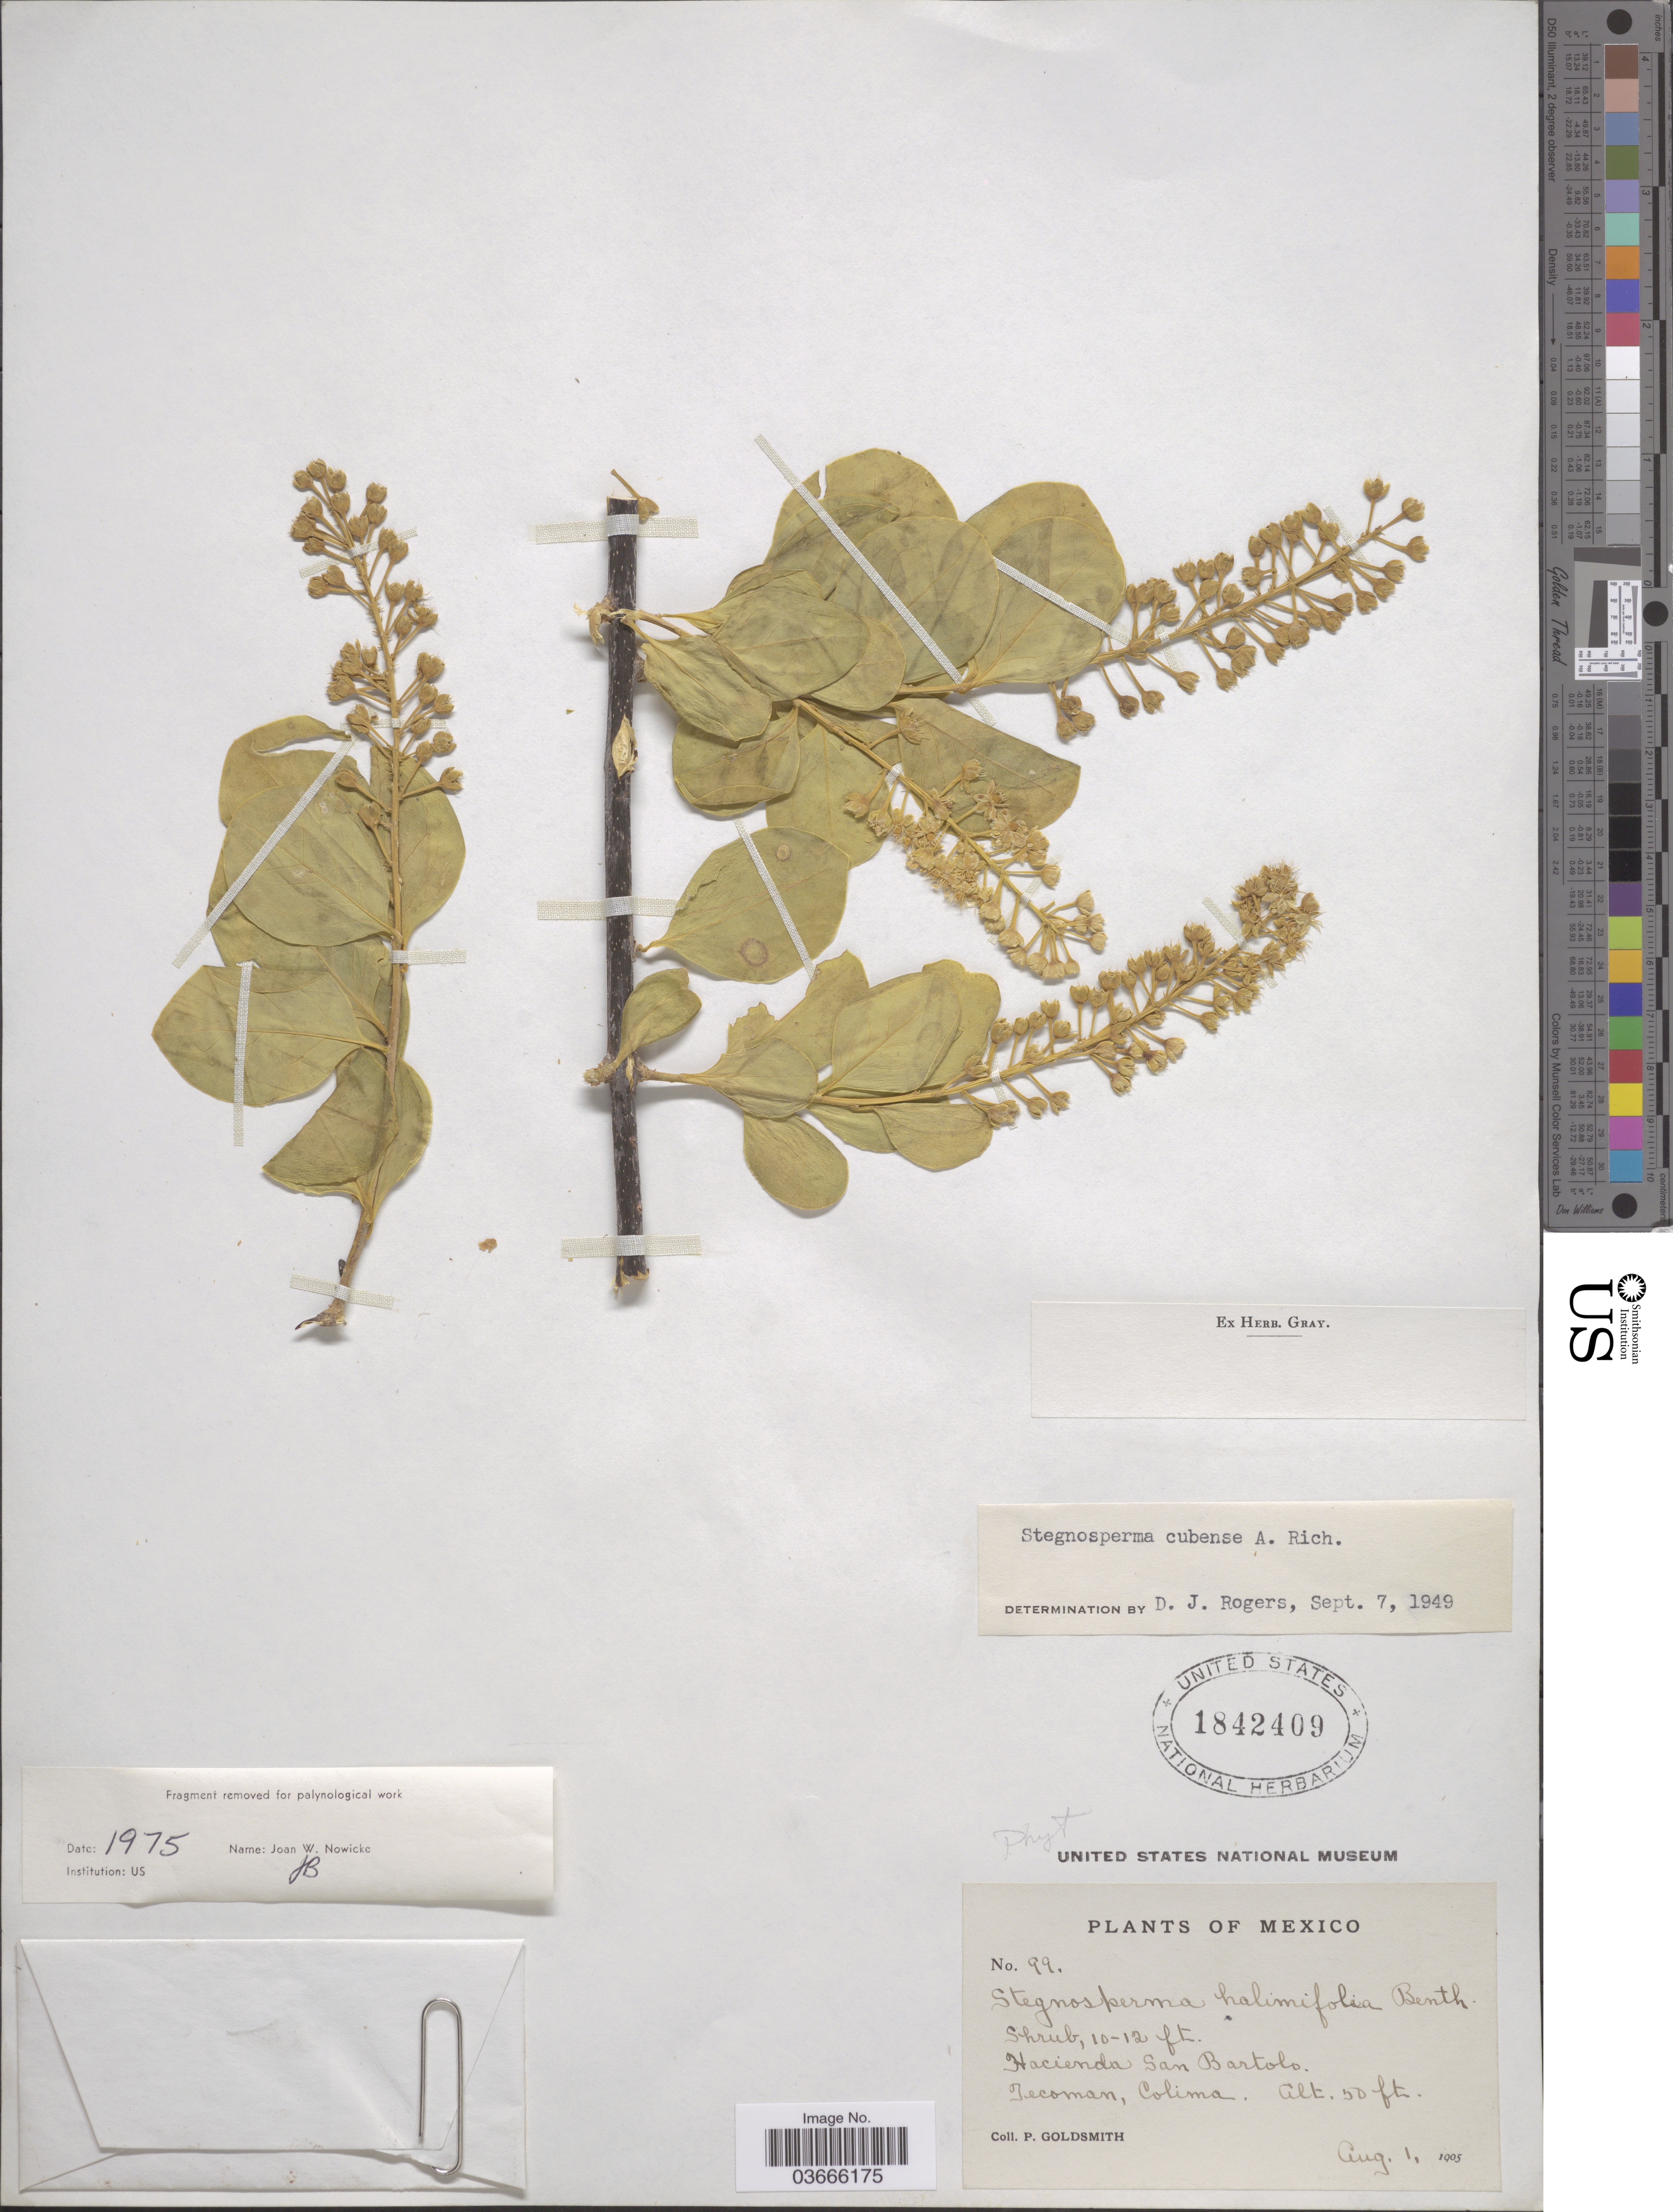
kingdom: Plantae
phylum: Tracheophyta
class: Magnoliopsida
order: Caryophyllales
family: Stegnospermataceae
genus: Stegnosperma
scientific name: Stegnosperma cubense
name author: A. Rich.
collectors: P. Goldsmith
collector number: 99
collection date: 1905-08-01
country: Mexico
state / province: Colima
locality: Hacienda San Bartolo. Tecoman.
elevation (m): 15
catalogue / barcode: US 1842409